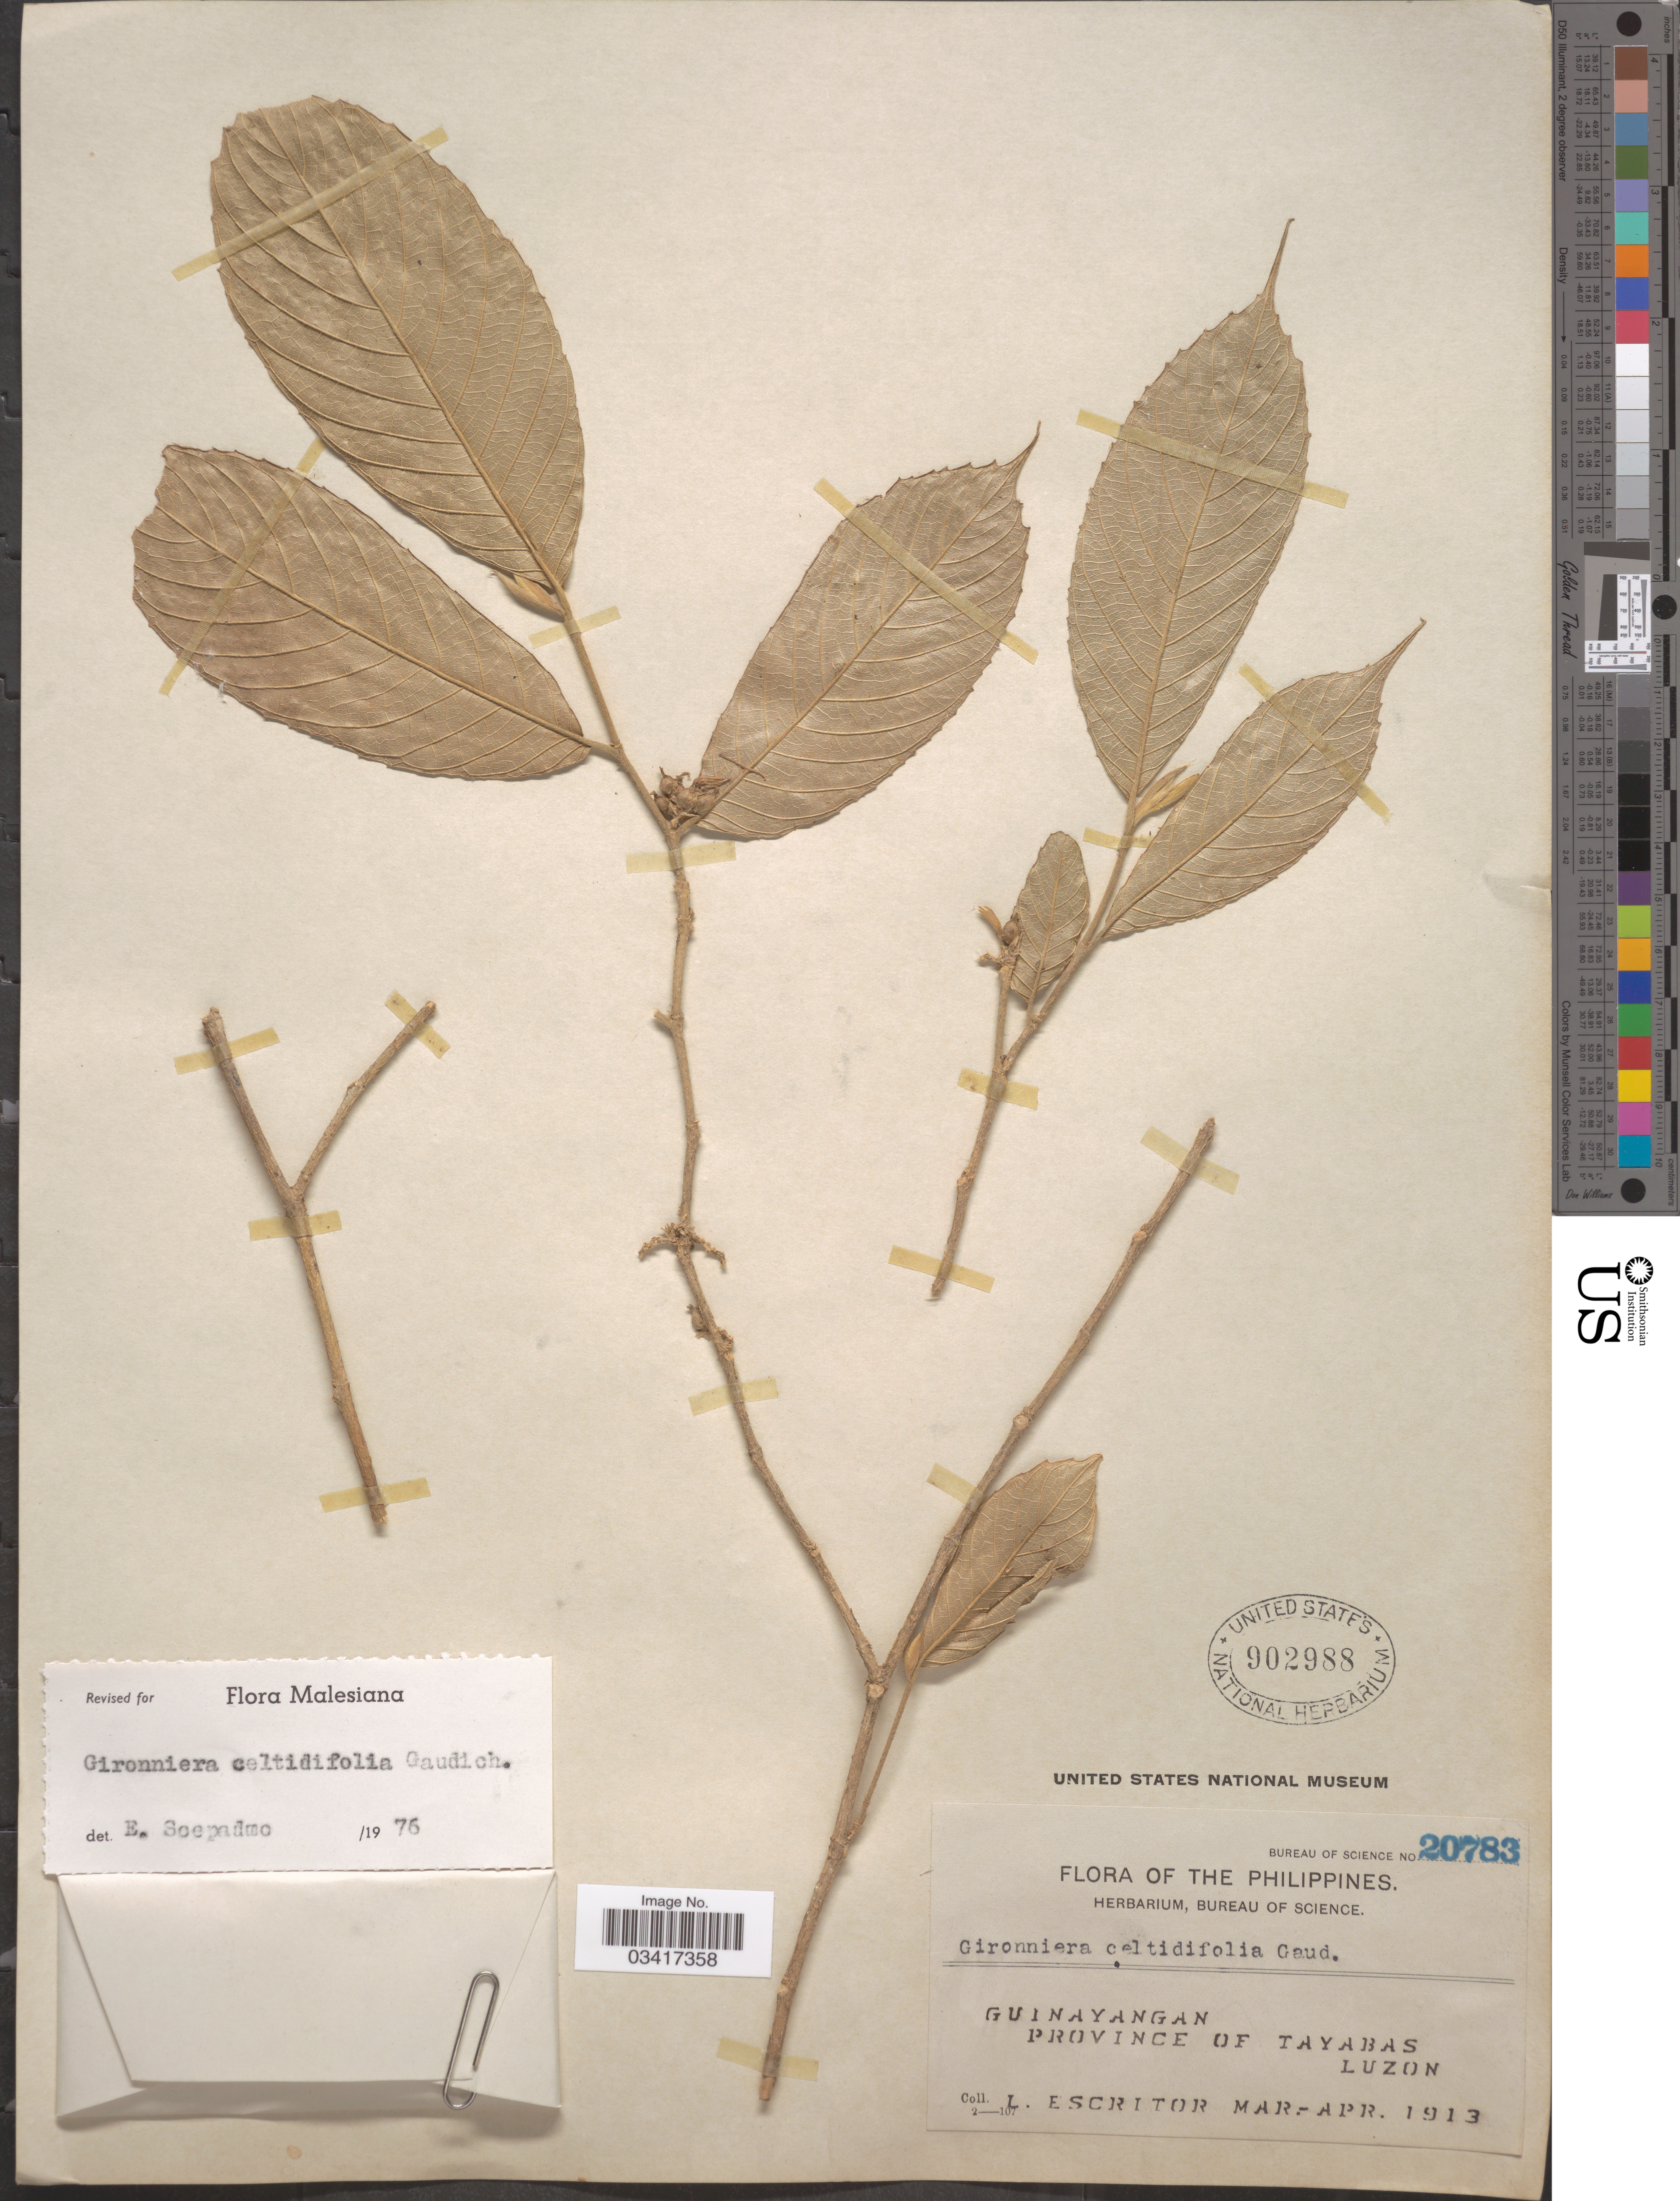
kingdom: Plantae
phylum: Tracheophyta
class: Magnoliopsida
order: Rosales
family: Cannabaceae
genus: Gironniera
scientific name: Gironniera celtidifolia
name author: Gaudich.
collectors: L. Escritor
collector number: Bureau of Science 20783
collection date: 1913-03/1913-04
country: Philippines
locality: Guinayangan, province of Tayabas, Luzon.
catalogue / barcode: US 902988